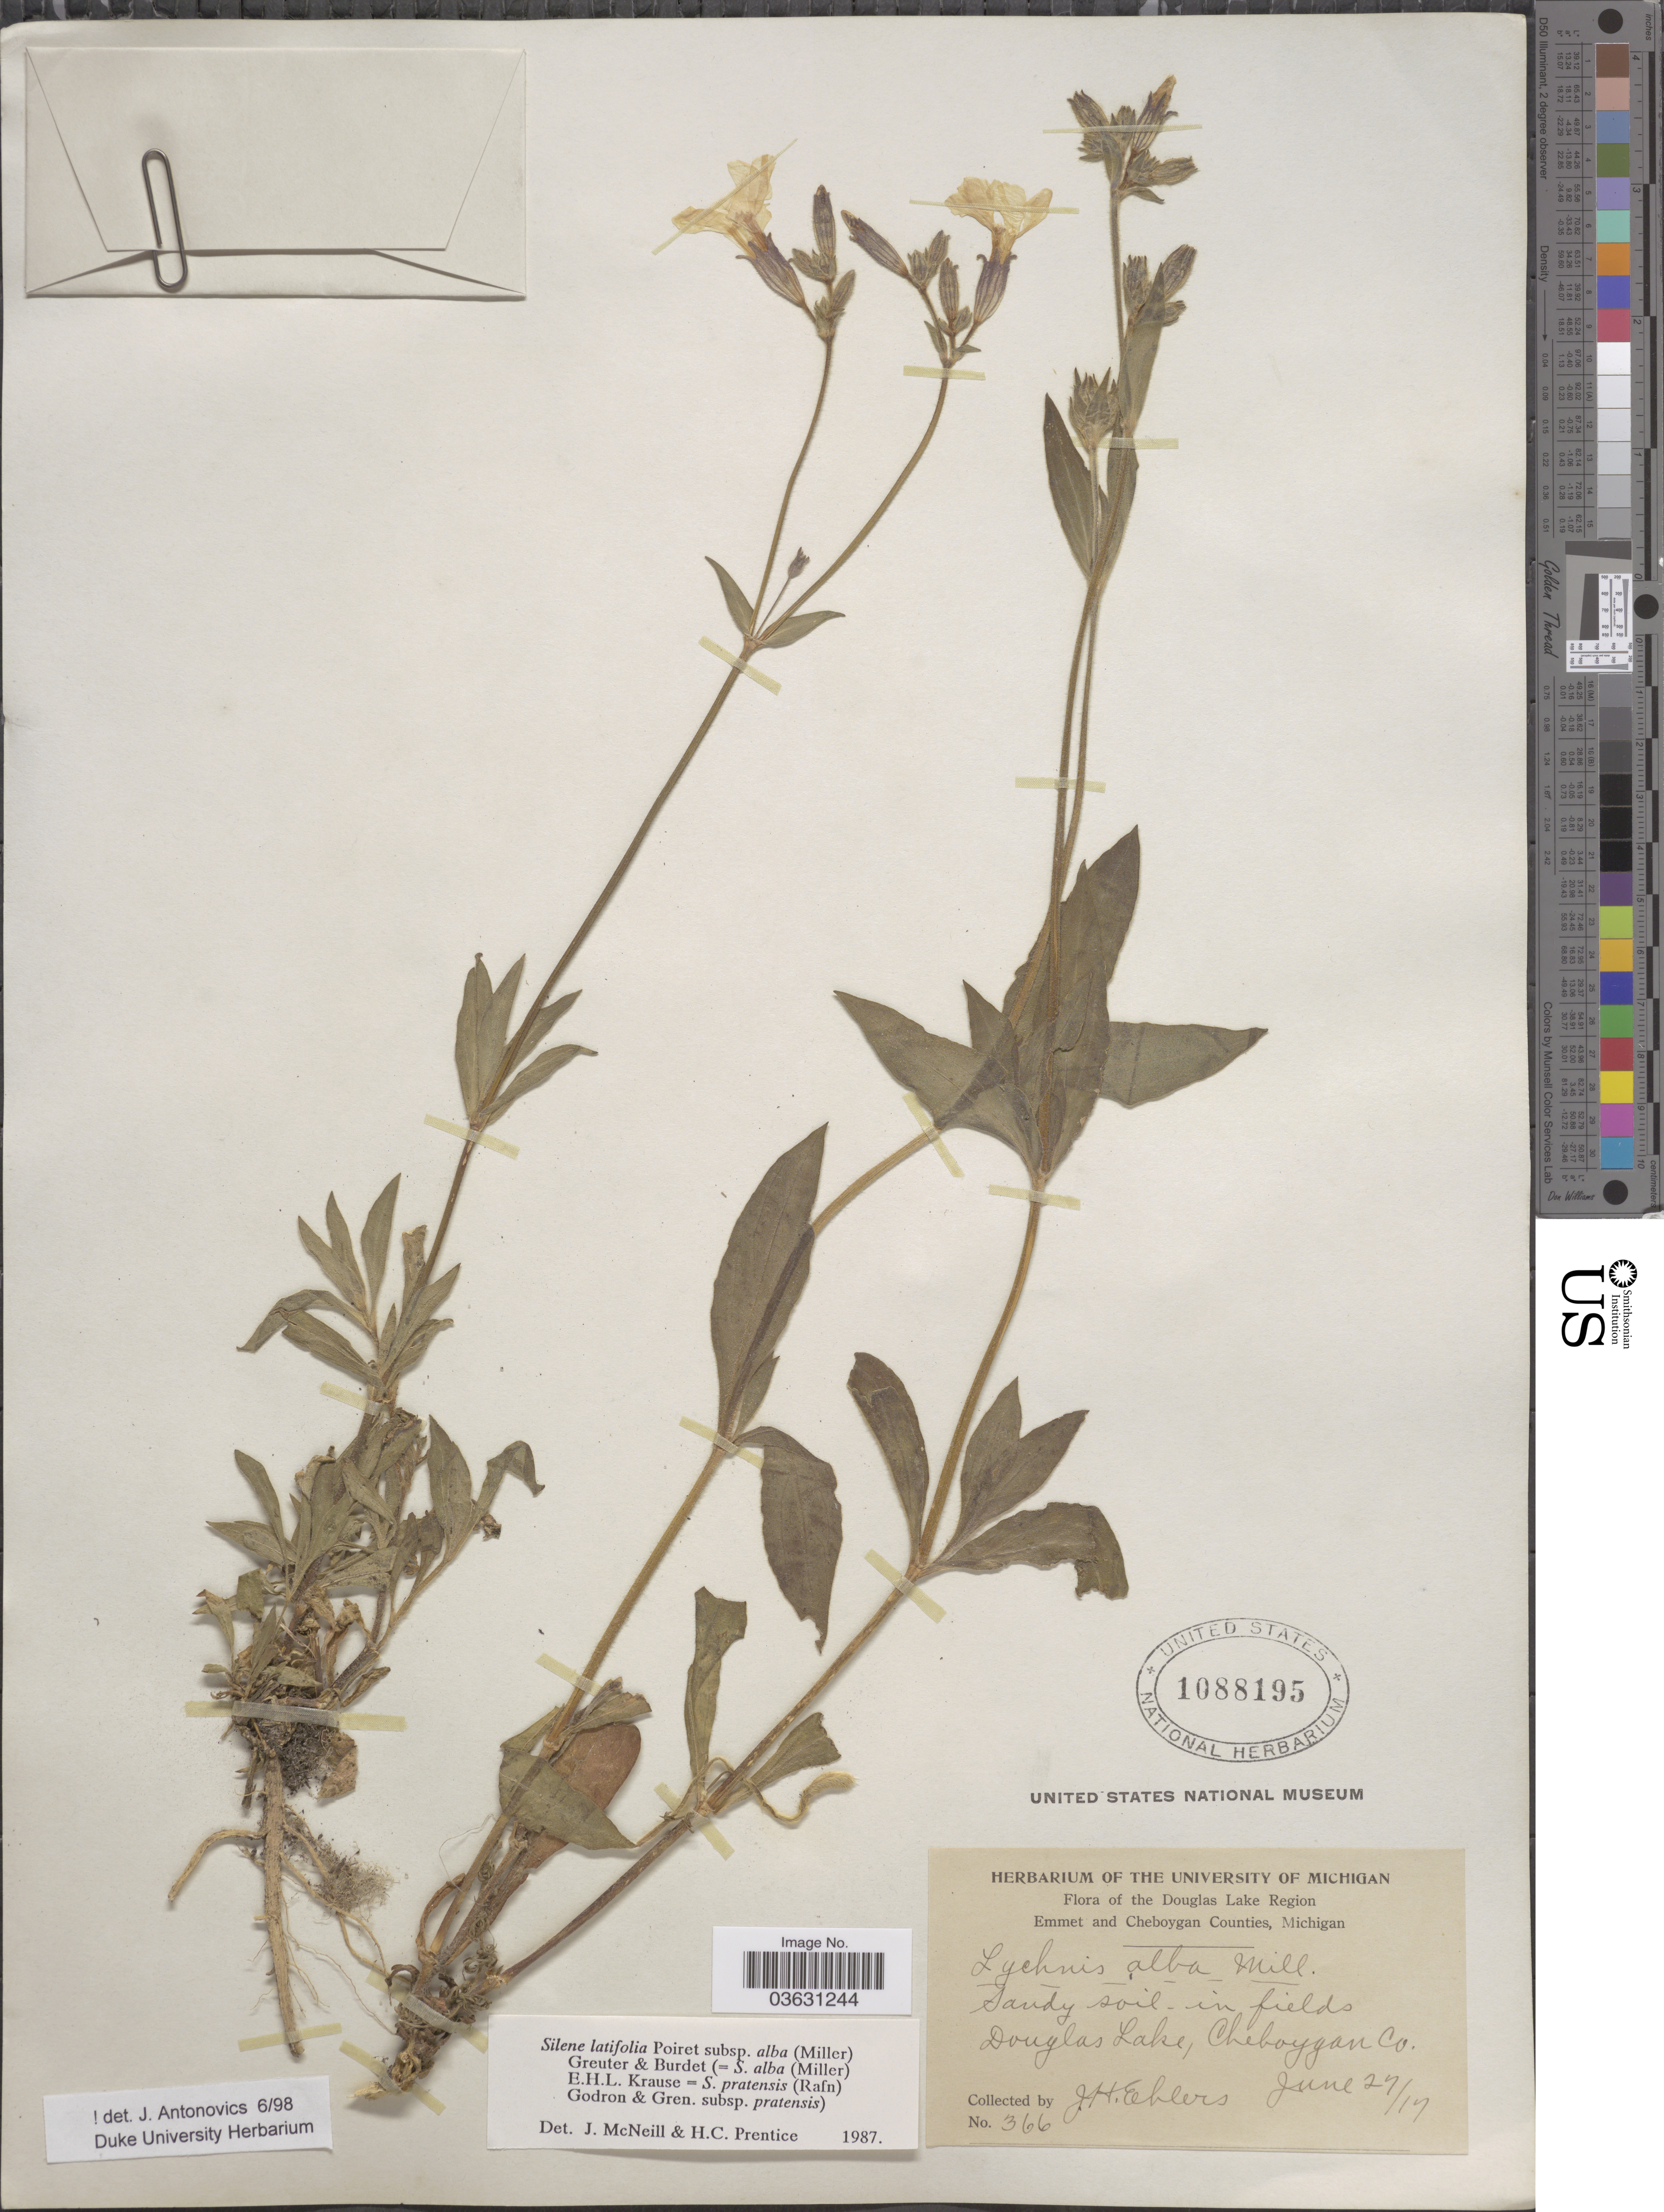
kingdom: Plantae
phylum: Tracheophyta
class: Magnoliopsida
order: Caryophyllales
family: Caryophyllaceae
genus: Silene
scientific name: Silene latifolia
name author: Poir.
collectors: J. H. Ehlers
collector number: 366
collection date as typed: Transcribed d/m/y: 27/6/17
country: United States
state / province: Michigan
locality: Douglas Lake Region. Douglas Lake, Cheboygan Co.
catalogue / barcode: US 1088195